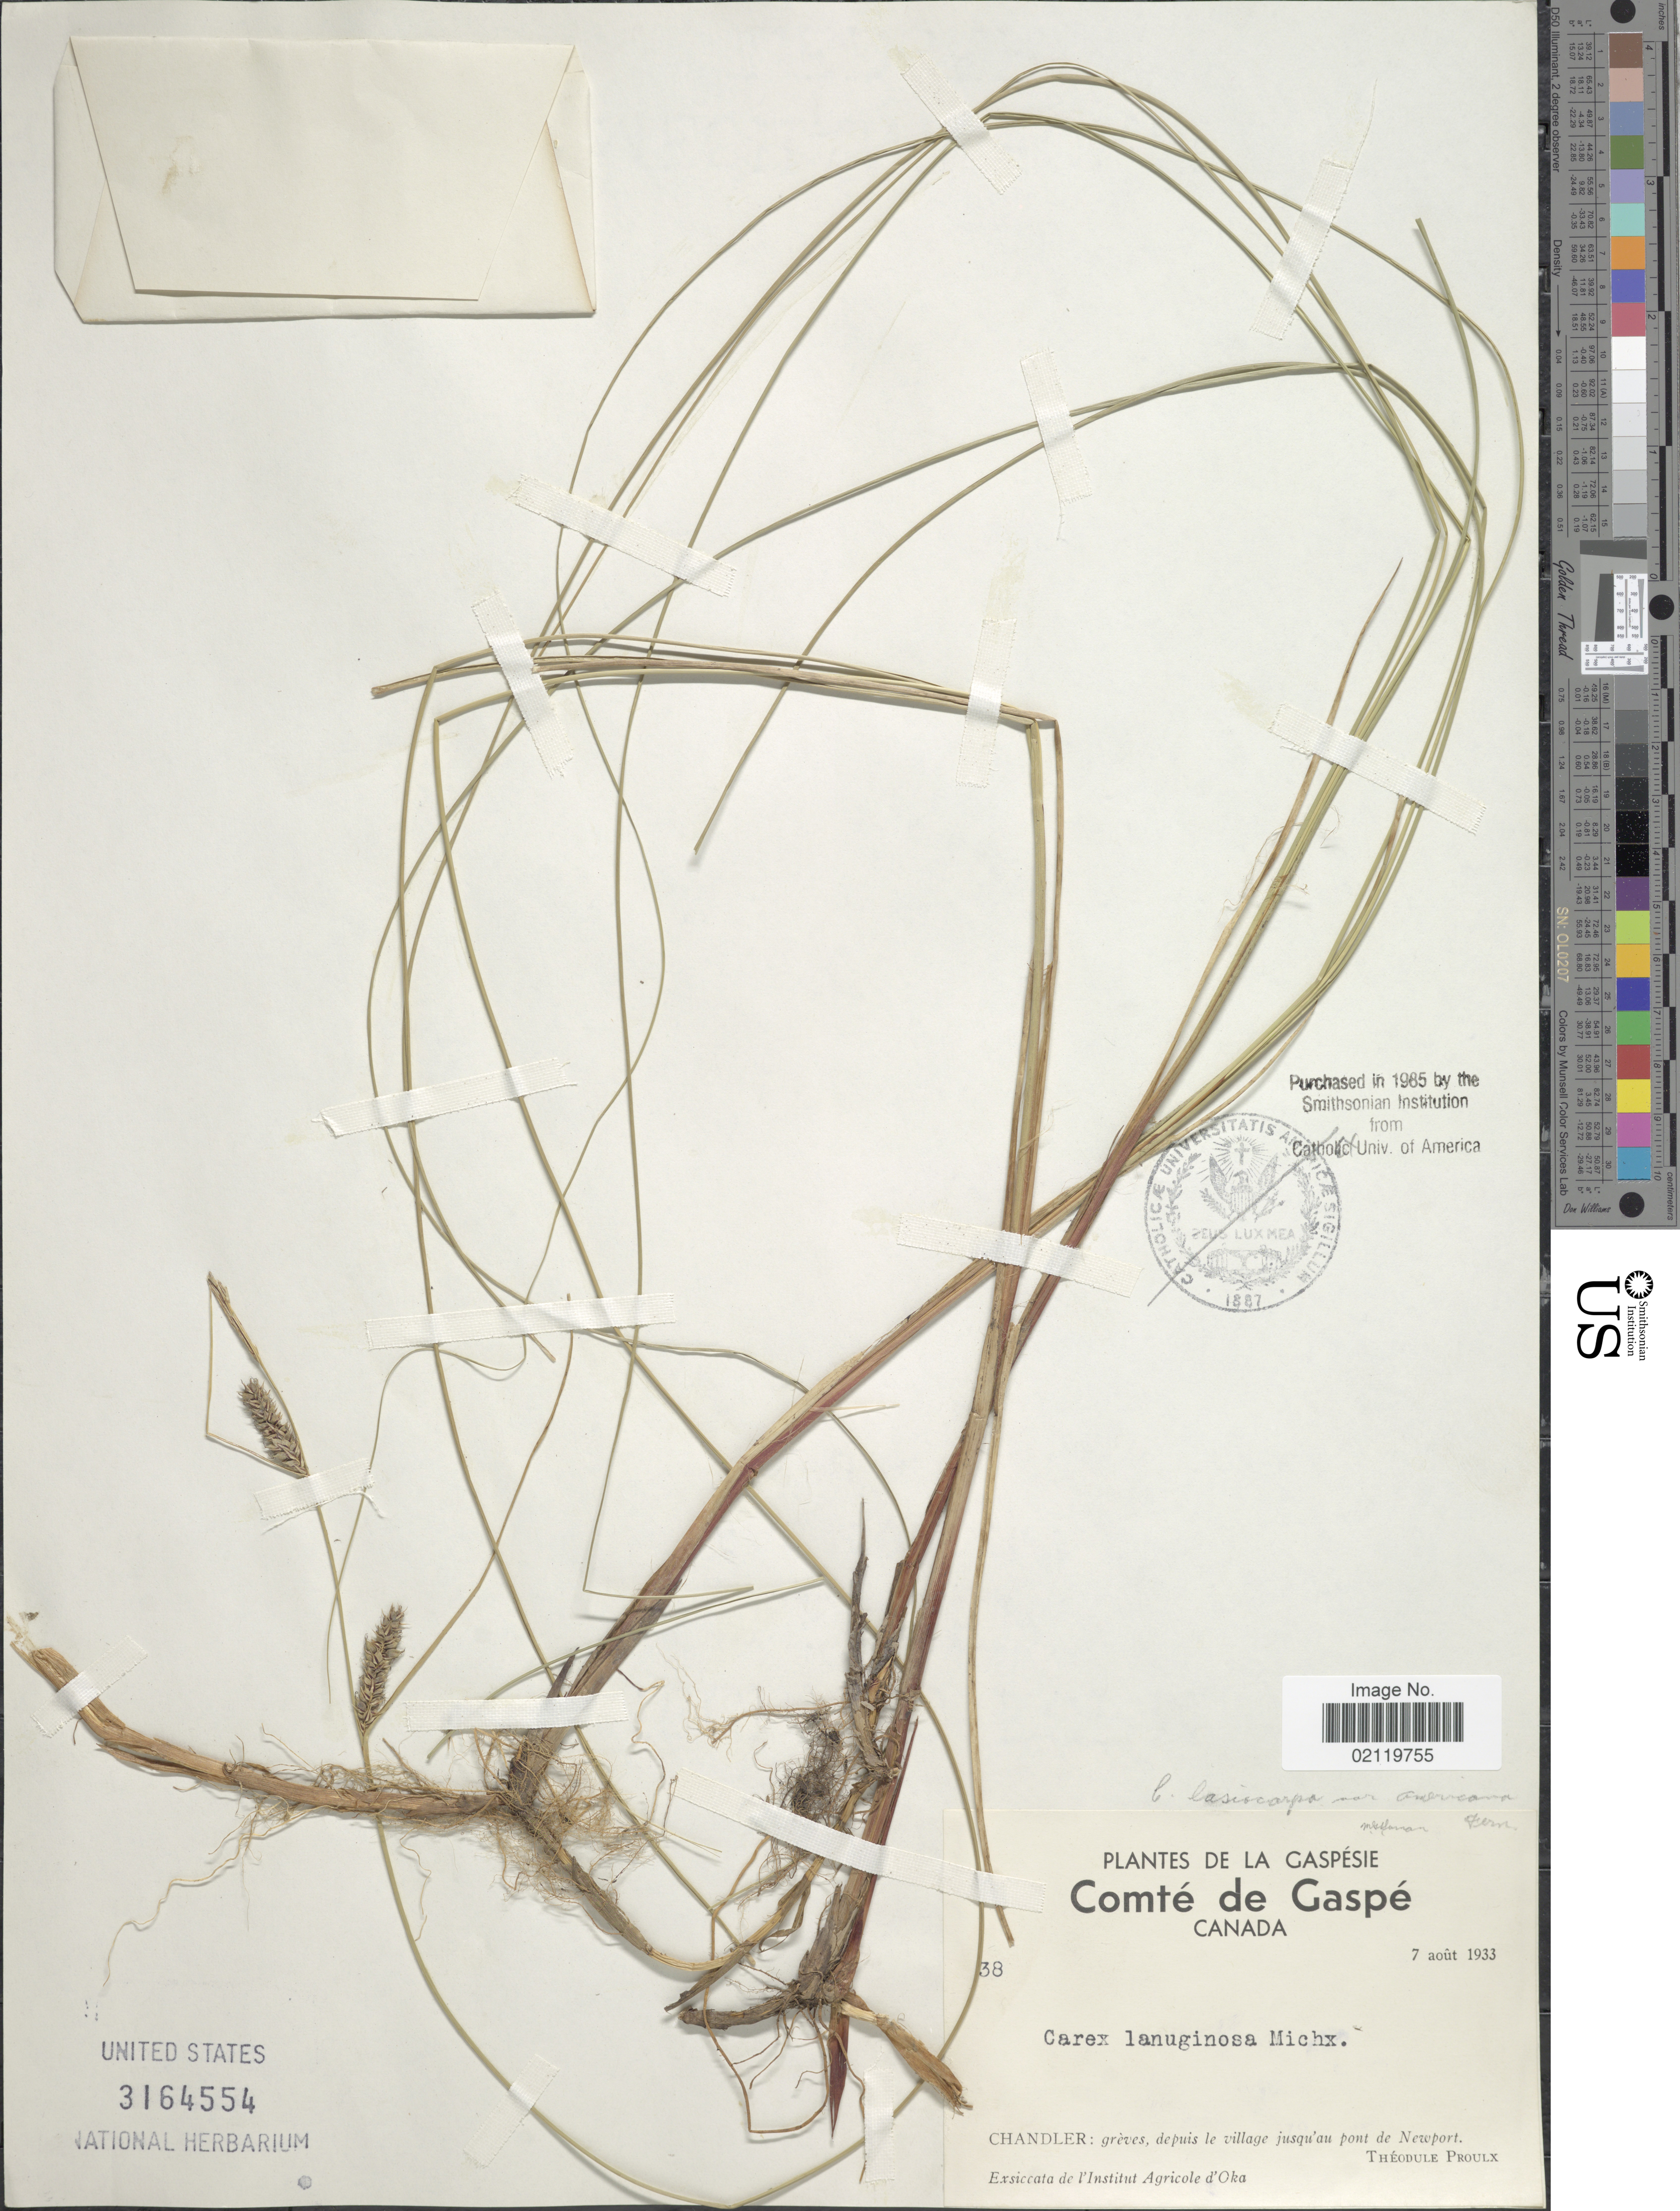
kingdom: Plantae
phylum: Tracheophyta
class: Liliopsida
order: Poales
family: Cyperaceae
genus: Carex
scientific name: Carex pellita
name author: Muhl. ex Willd.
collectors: T. Proulx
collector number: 38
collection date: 1933-08-07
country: Canada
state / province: Quebec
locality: De La Gaspesie. Comte de Gaspe. Chandlier: greves, despuis le village jusqu'au pont de Newport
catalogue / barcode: US 3164554